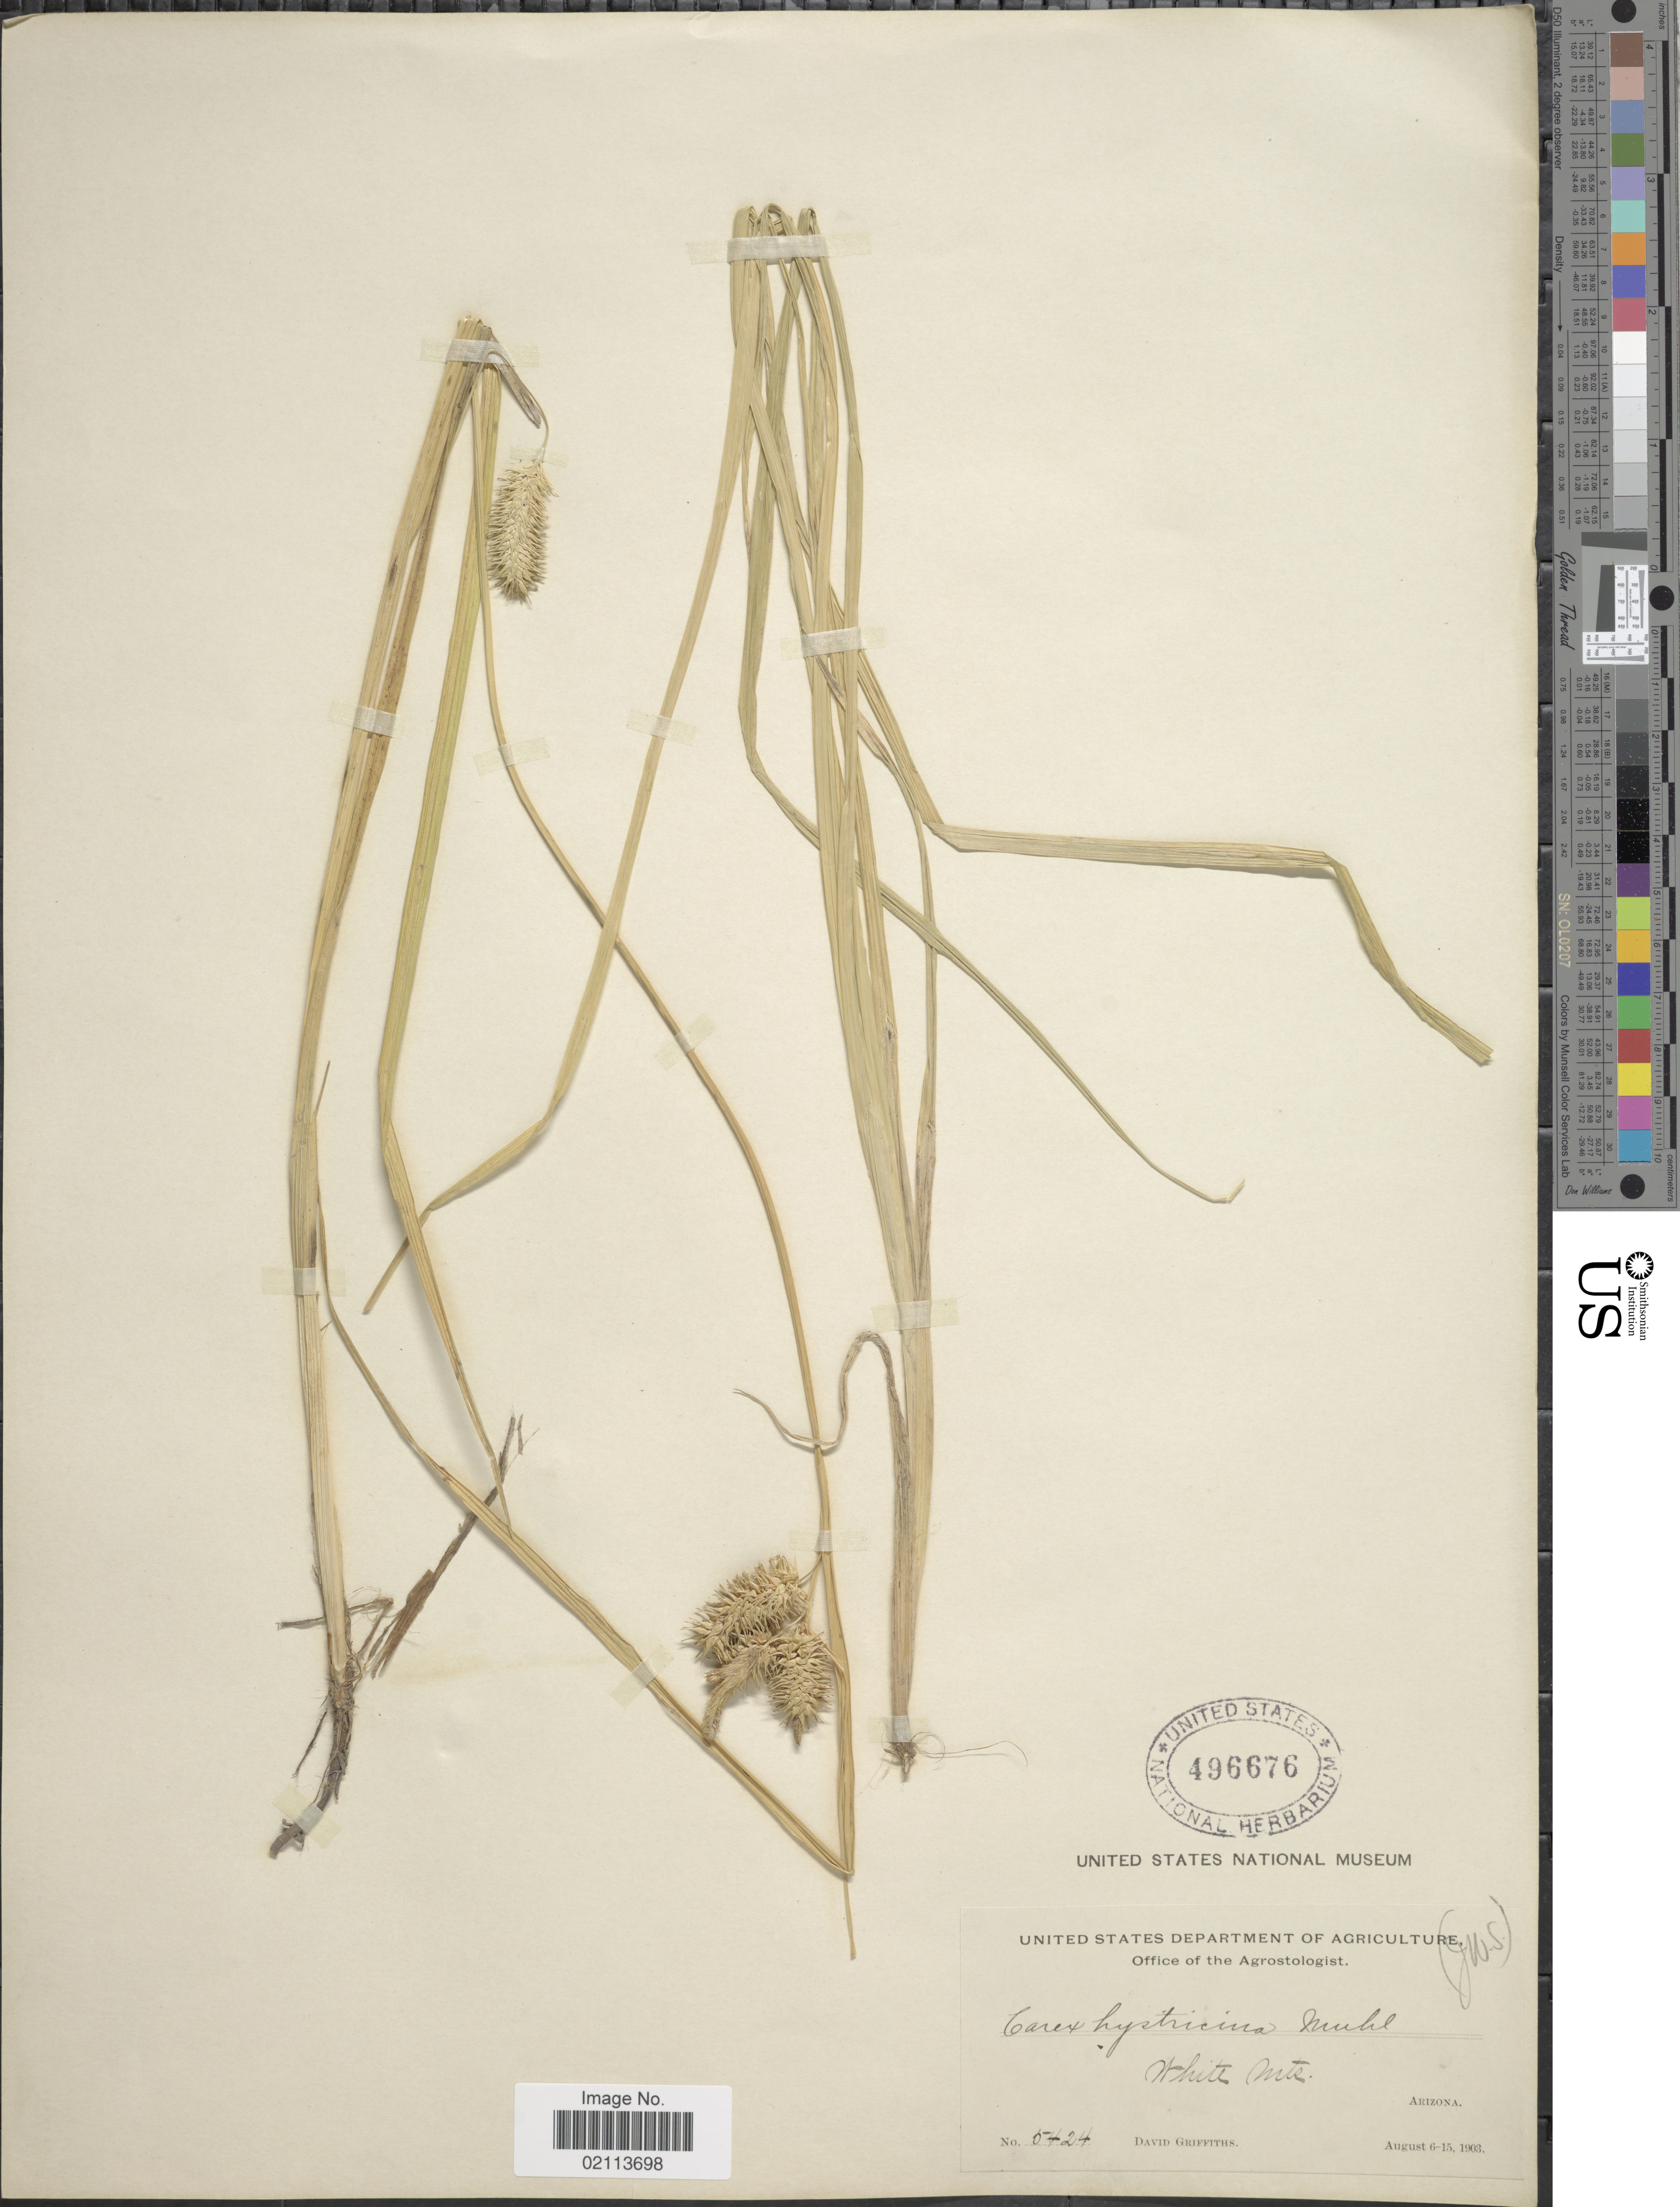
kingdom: Plantae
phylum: Tracheophyta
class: Liliopsida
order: Poales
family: Cyperaceae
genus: Carex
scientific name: Carex hystericina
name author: Muhl. ex Willd.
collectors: D. Griffiths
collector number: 5424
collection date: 1903-08-06/1903-08-15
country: United States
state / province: Arizona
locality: White Mts., Arizona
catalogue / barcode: US 496676